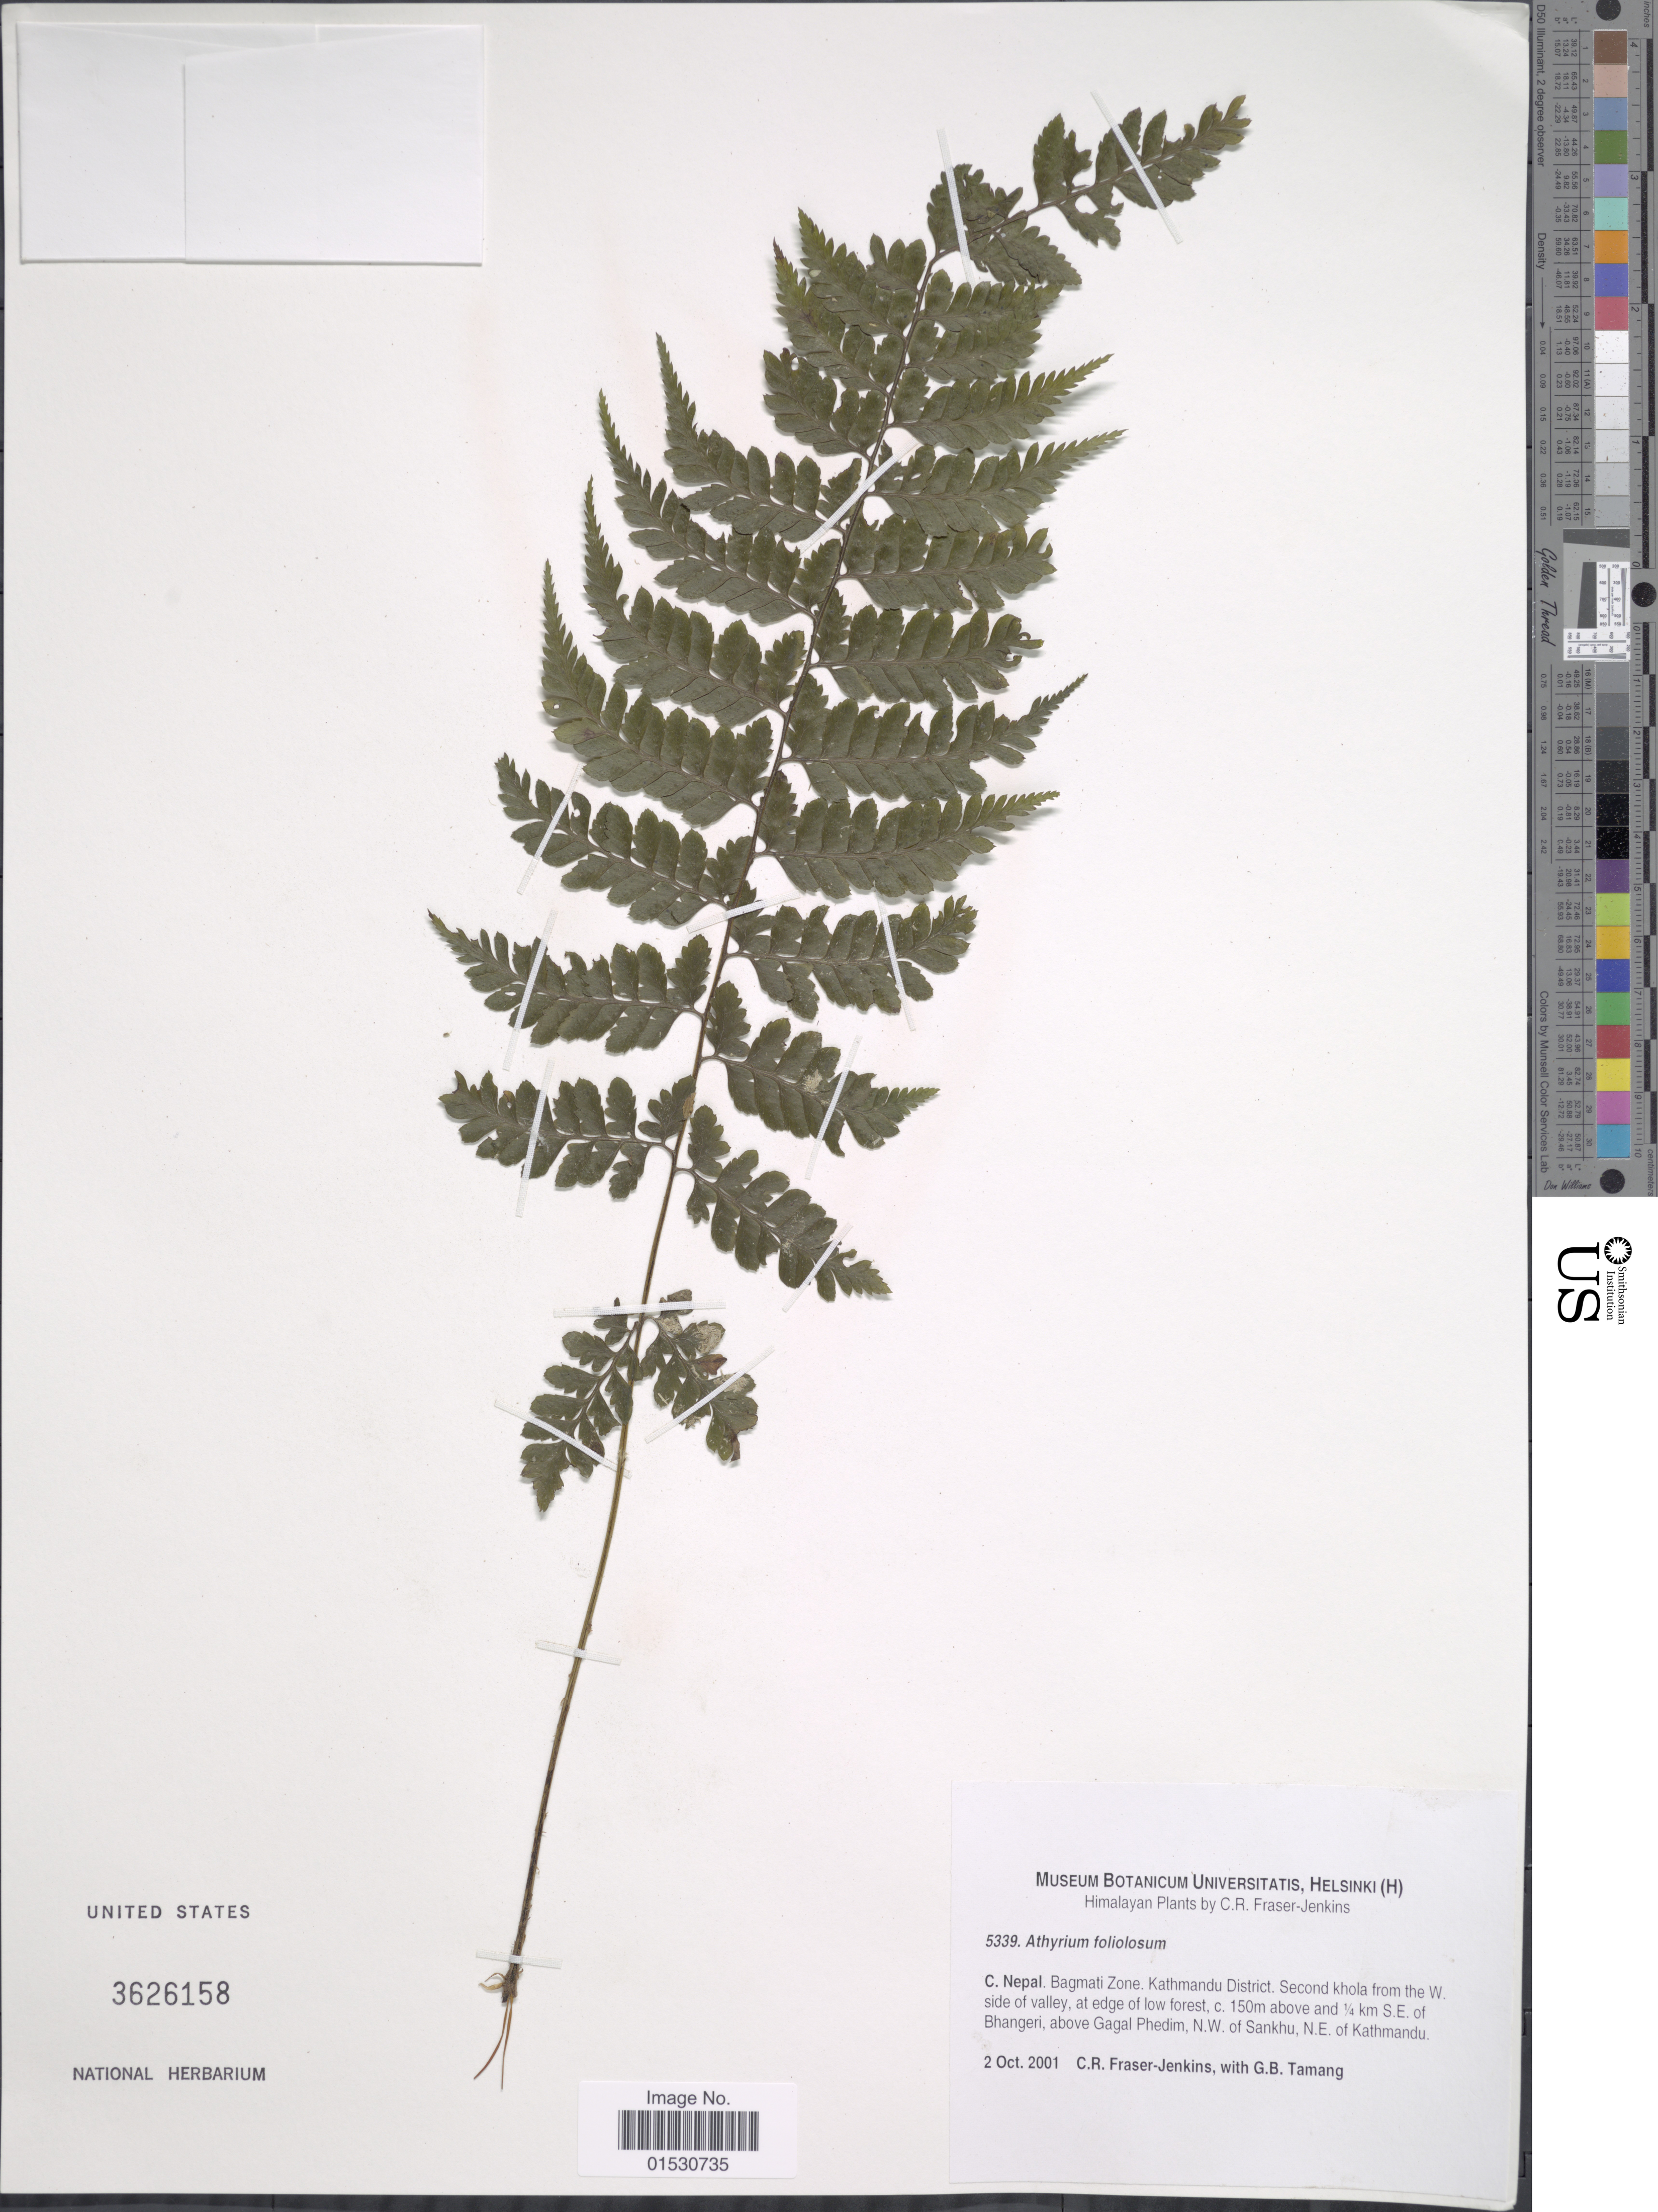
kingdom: Plantae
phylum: Tracheophyta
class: Polypodiopsida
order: Polypodiales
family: Athyriaceae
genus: Athyrium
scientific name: Athyrium foliolosum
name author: (Wall.) T. Moore ex Sm.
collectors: C. R. Fraser-Jenkins & G. Tamang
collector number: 5339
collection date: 2001-10-02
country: Nepal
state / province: Bagmati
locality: C Nepal. Bagmati Zone. Kathamndu District. Second khola from the W side of valley, at edge of low forest, c. 150m above and ¼ km SE of Bhangeri, above Gagal Phedim, N.W. of Sankhu, N.E. of Kathmandu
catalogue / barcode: US 3626158